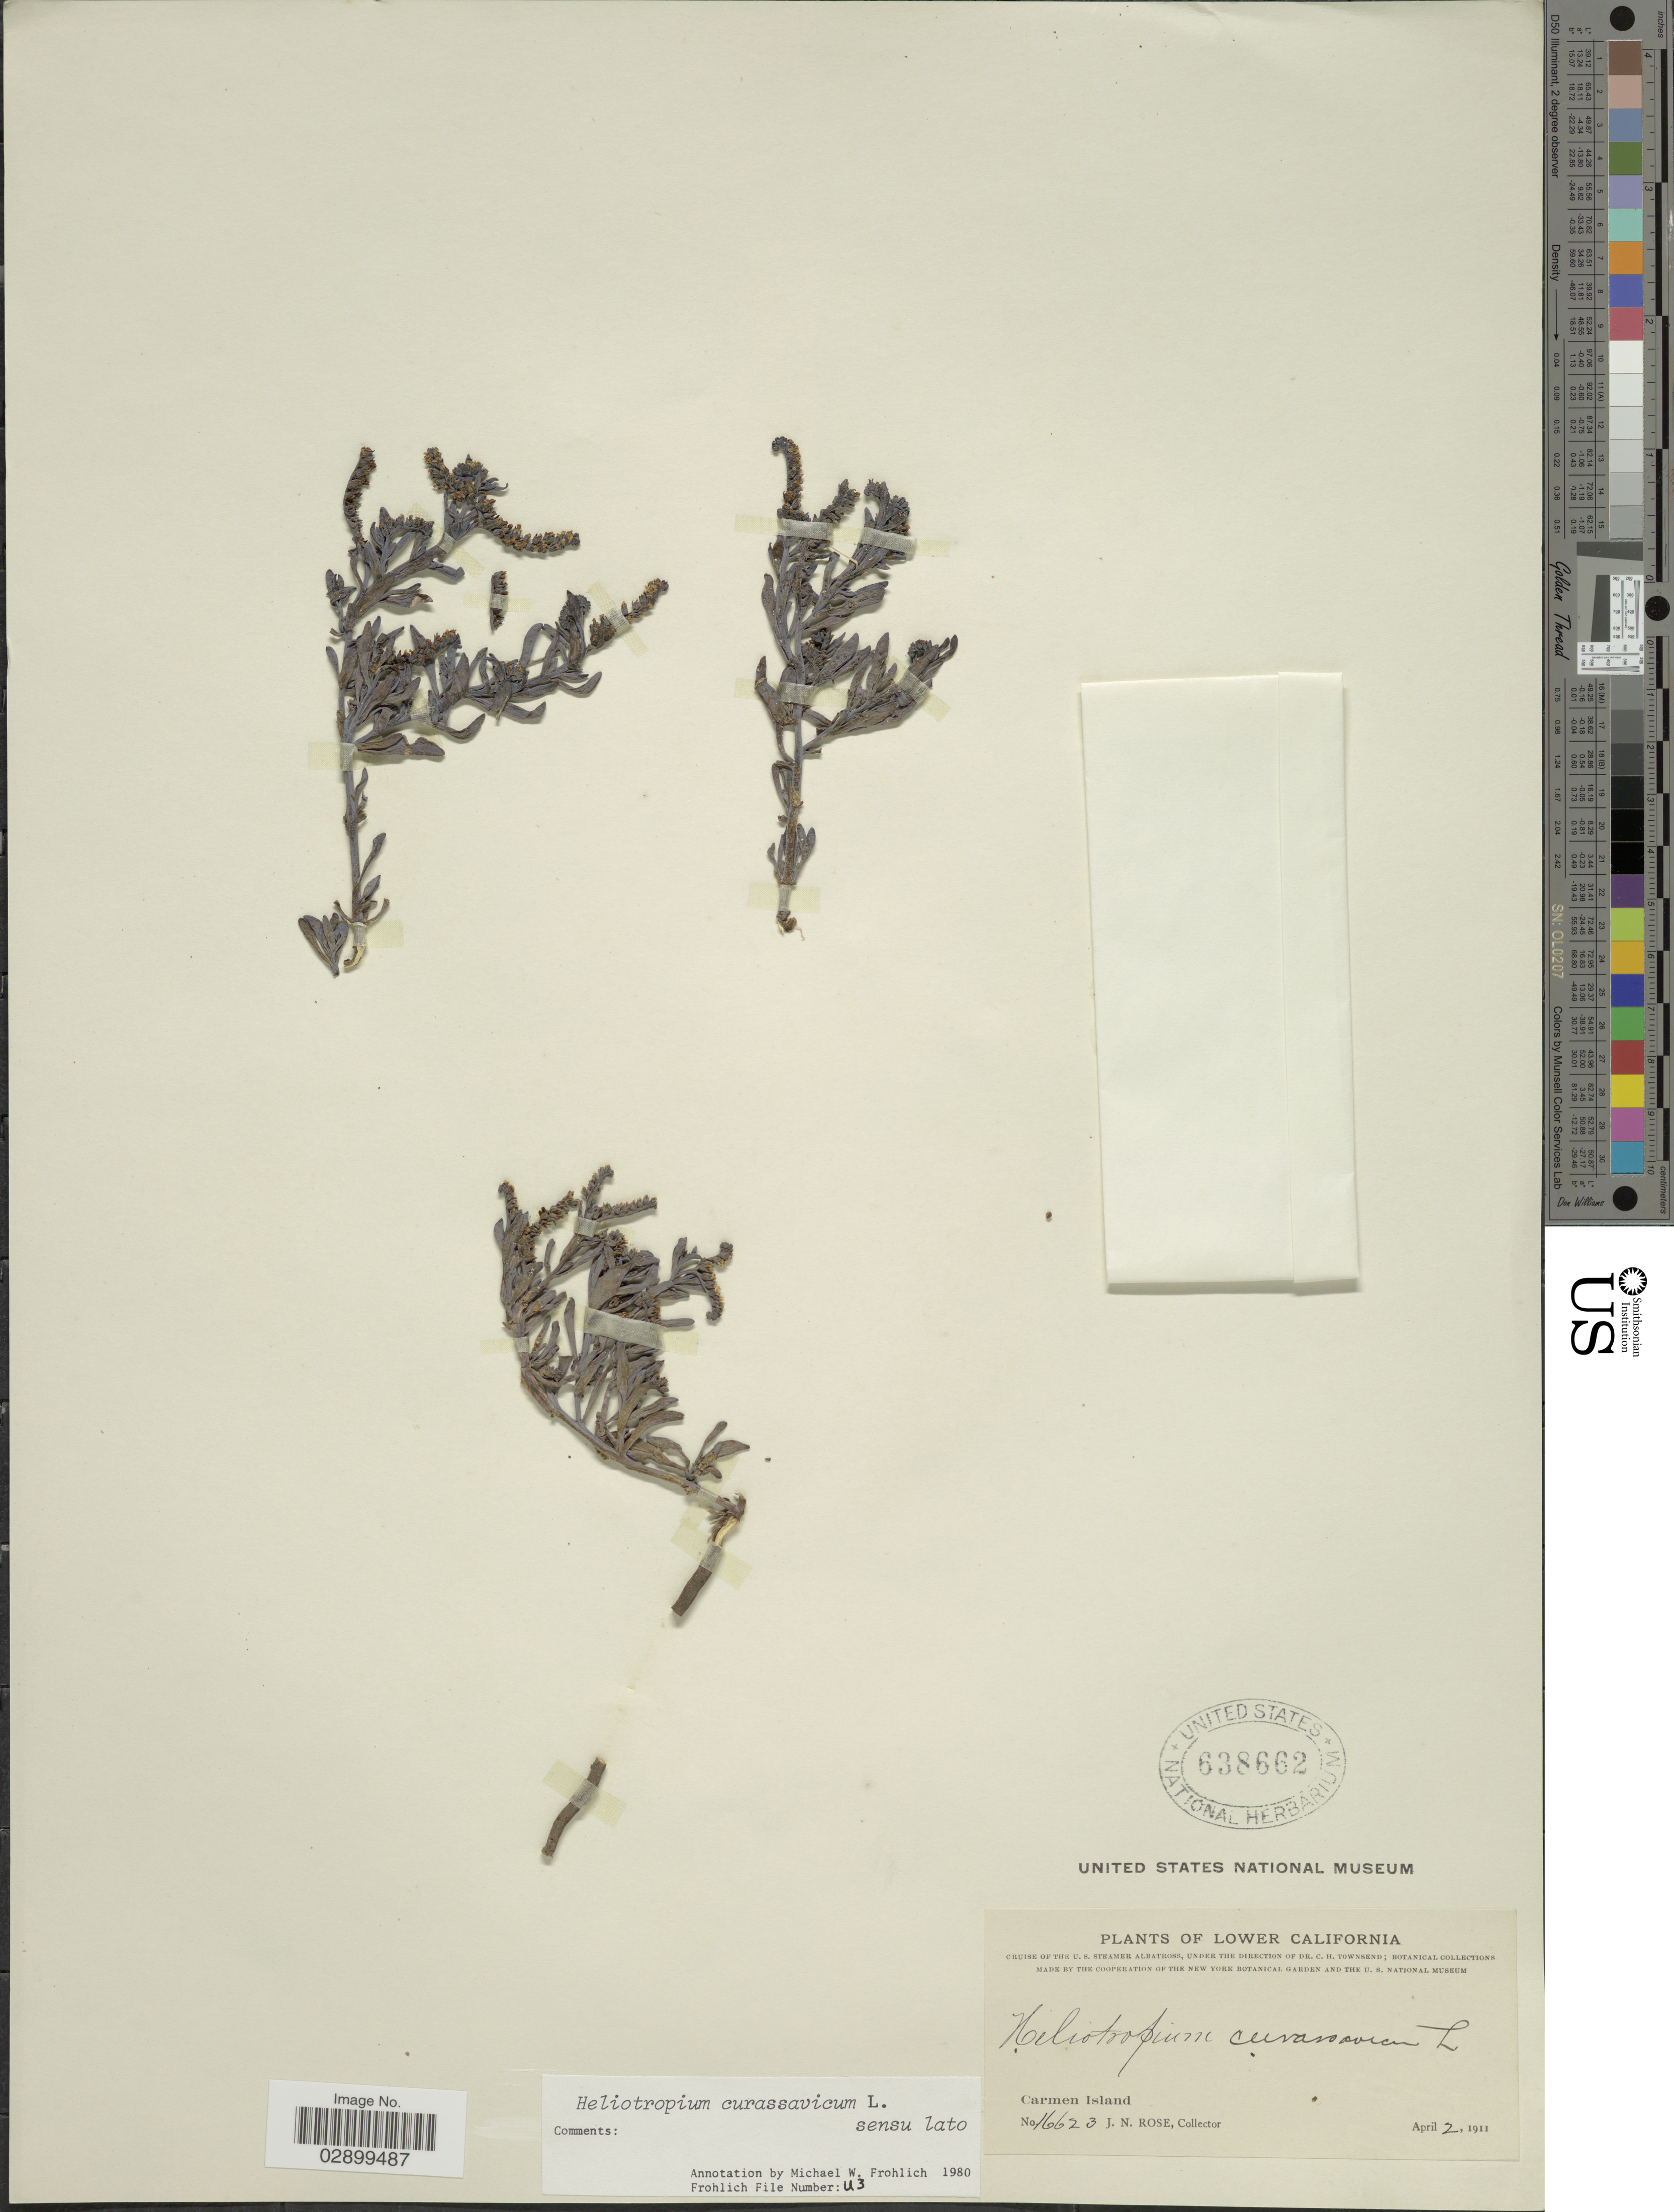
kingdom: Plantae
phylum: Tracheophyta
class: Magnoliopsida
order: Boraginales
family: Heliotropiaceae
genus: Heliotropium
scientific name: Heliotropium curassavicum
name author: L.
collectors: J. N. Rose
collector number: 16623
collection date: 1911-04-02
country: Mexico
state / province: Baja California Sur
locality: Lower California. Carmen Island.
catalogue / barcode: US 638662